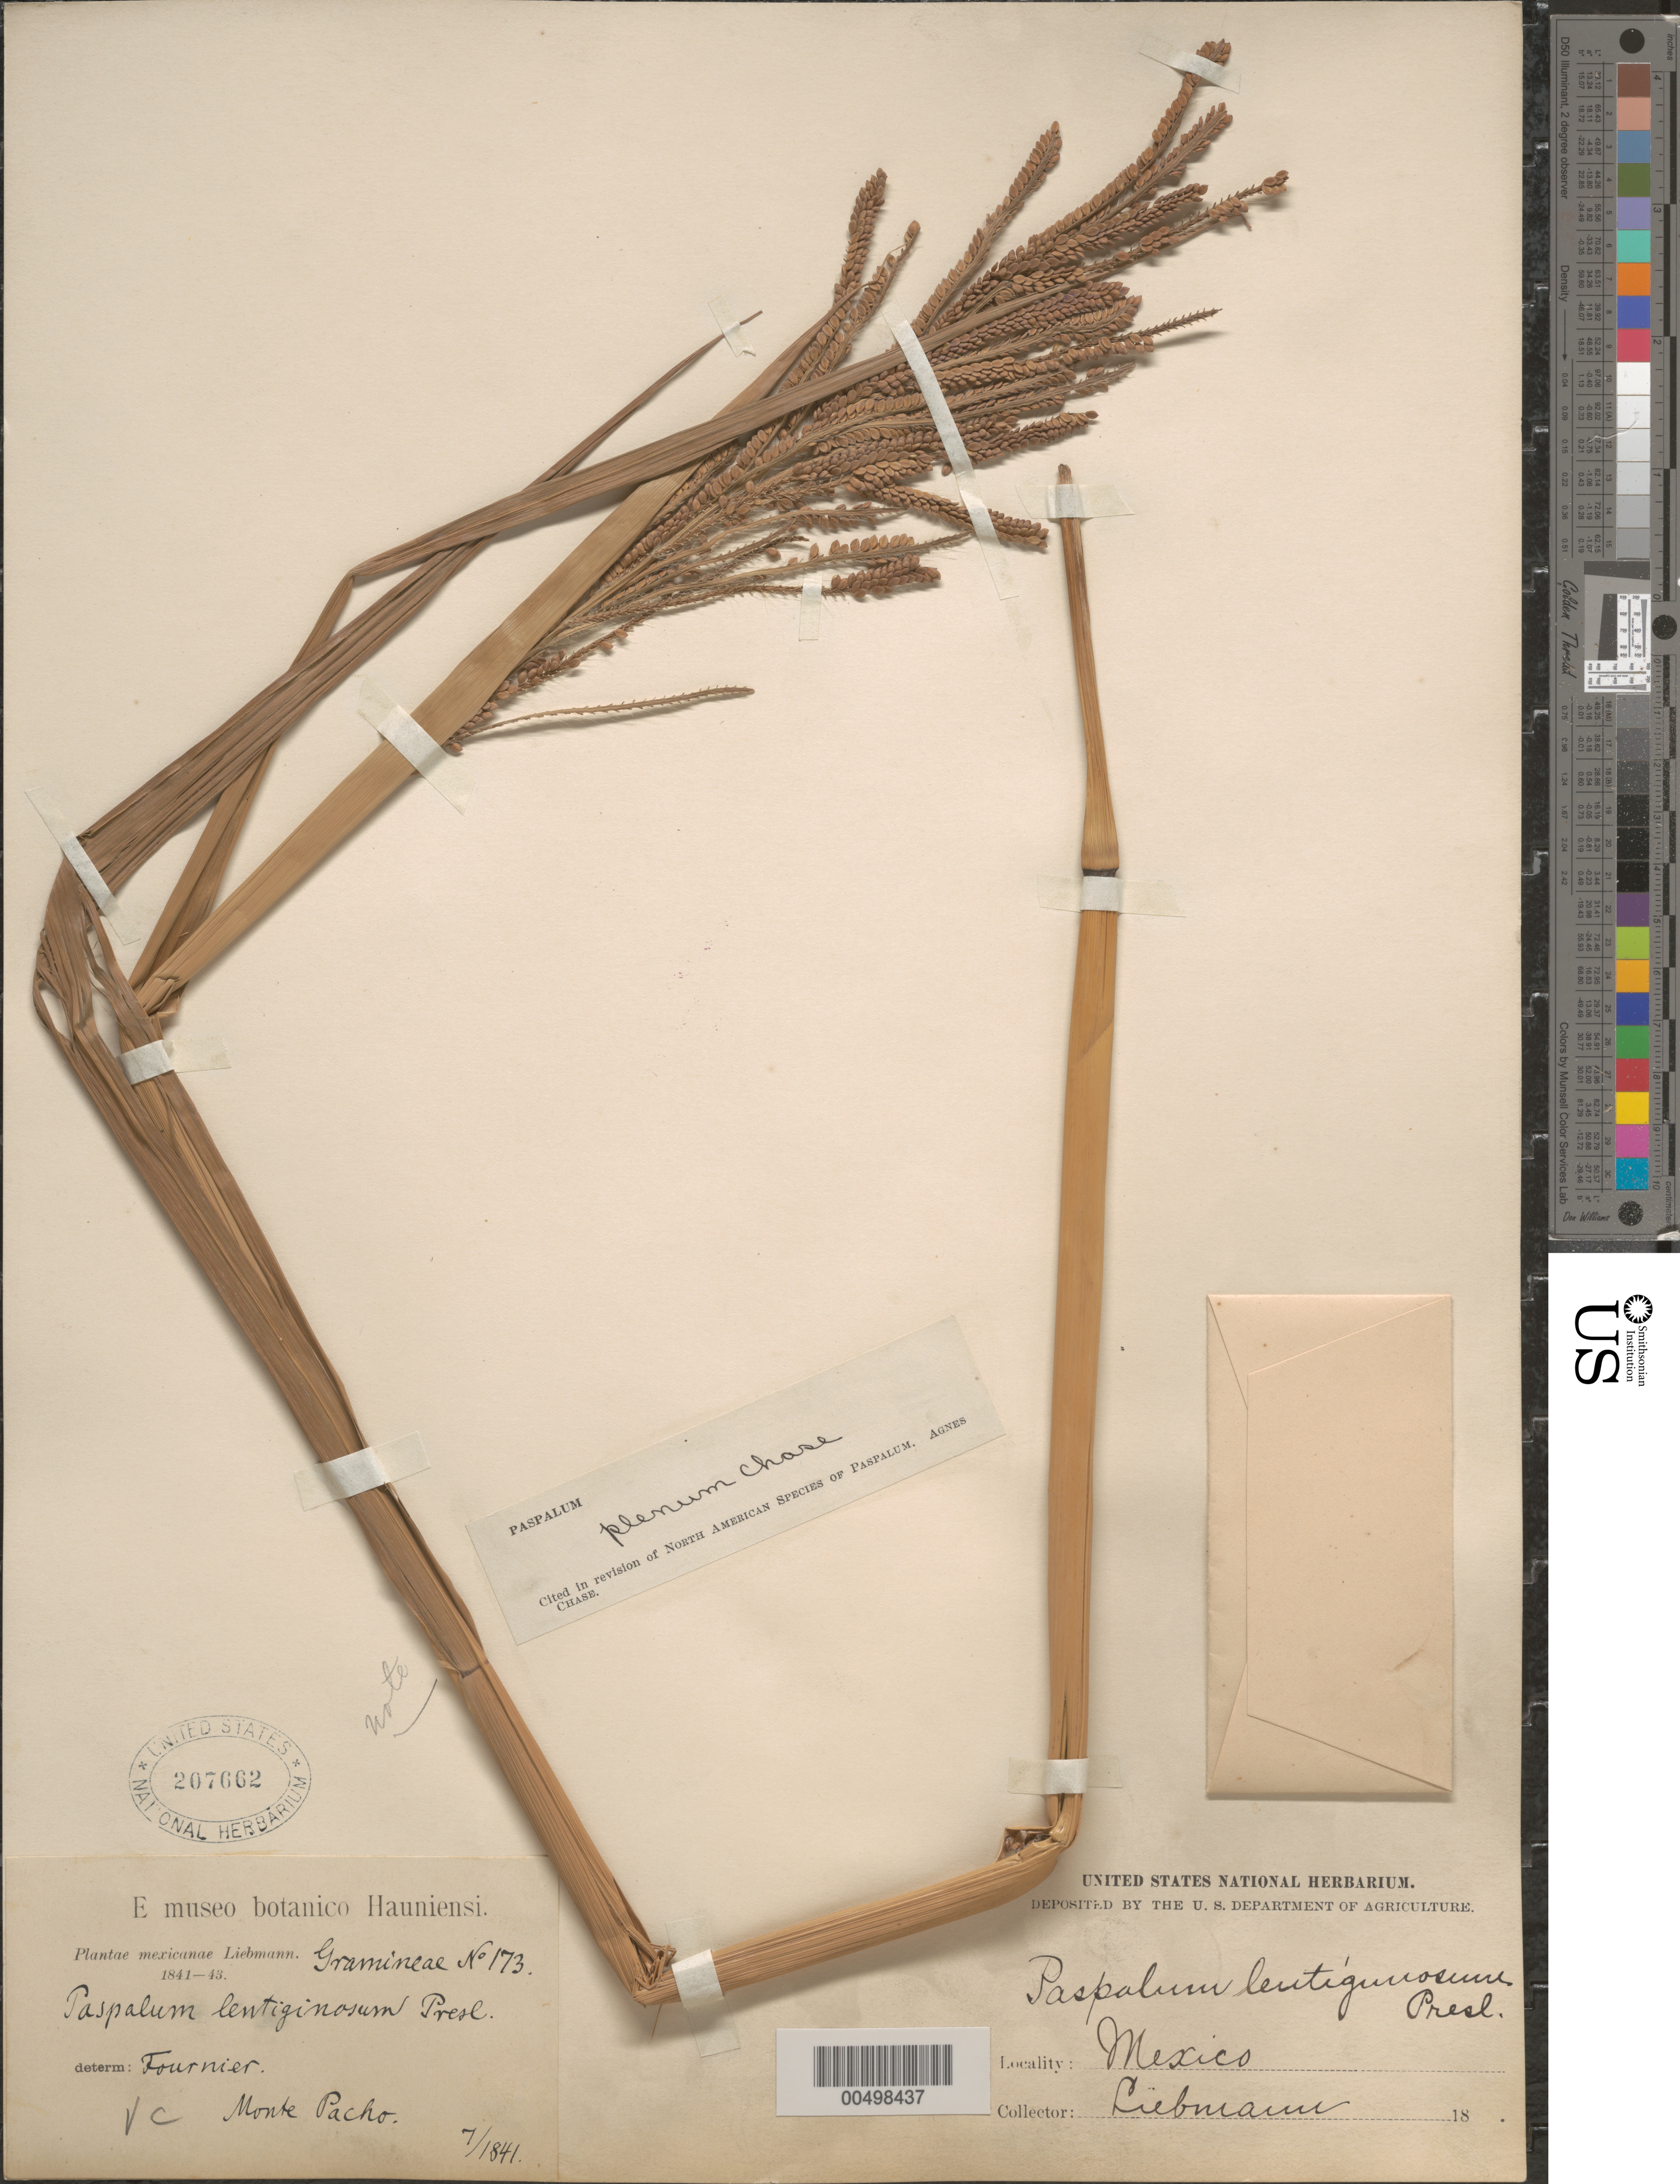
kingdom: Plantae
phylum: Tracheophyta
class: Liliopsida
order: Poales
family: Poaceae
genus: Paspalum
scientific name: Paspalum plenum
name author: Chase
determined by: Chase, [M.] Agnes, (US)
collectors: F. M. Liebmann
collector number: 173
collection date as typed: Jul 1841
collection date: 1841-07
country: Mexico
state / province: Veracruz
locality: Monte Pacho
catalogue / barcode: US 207662